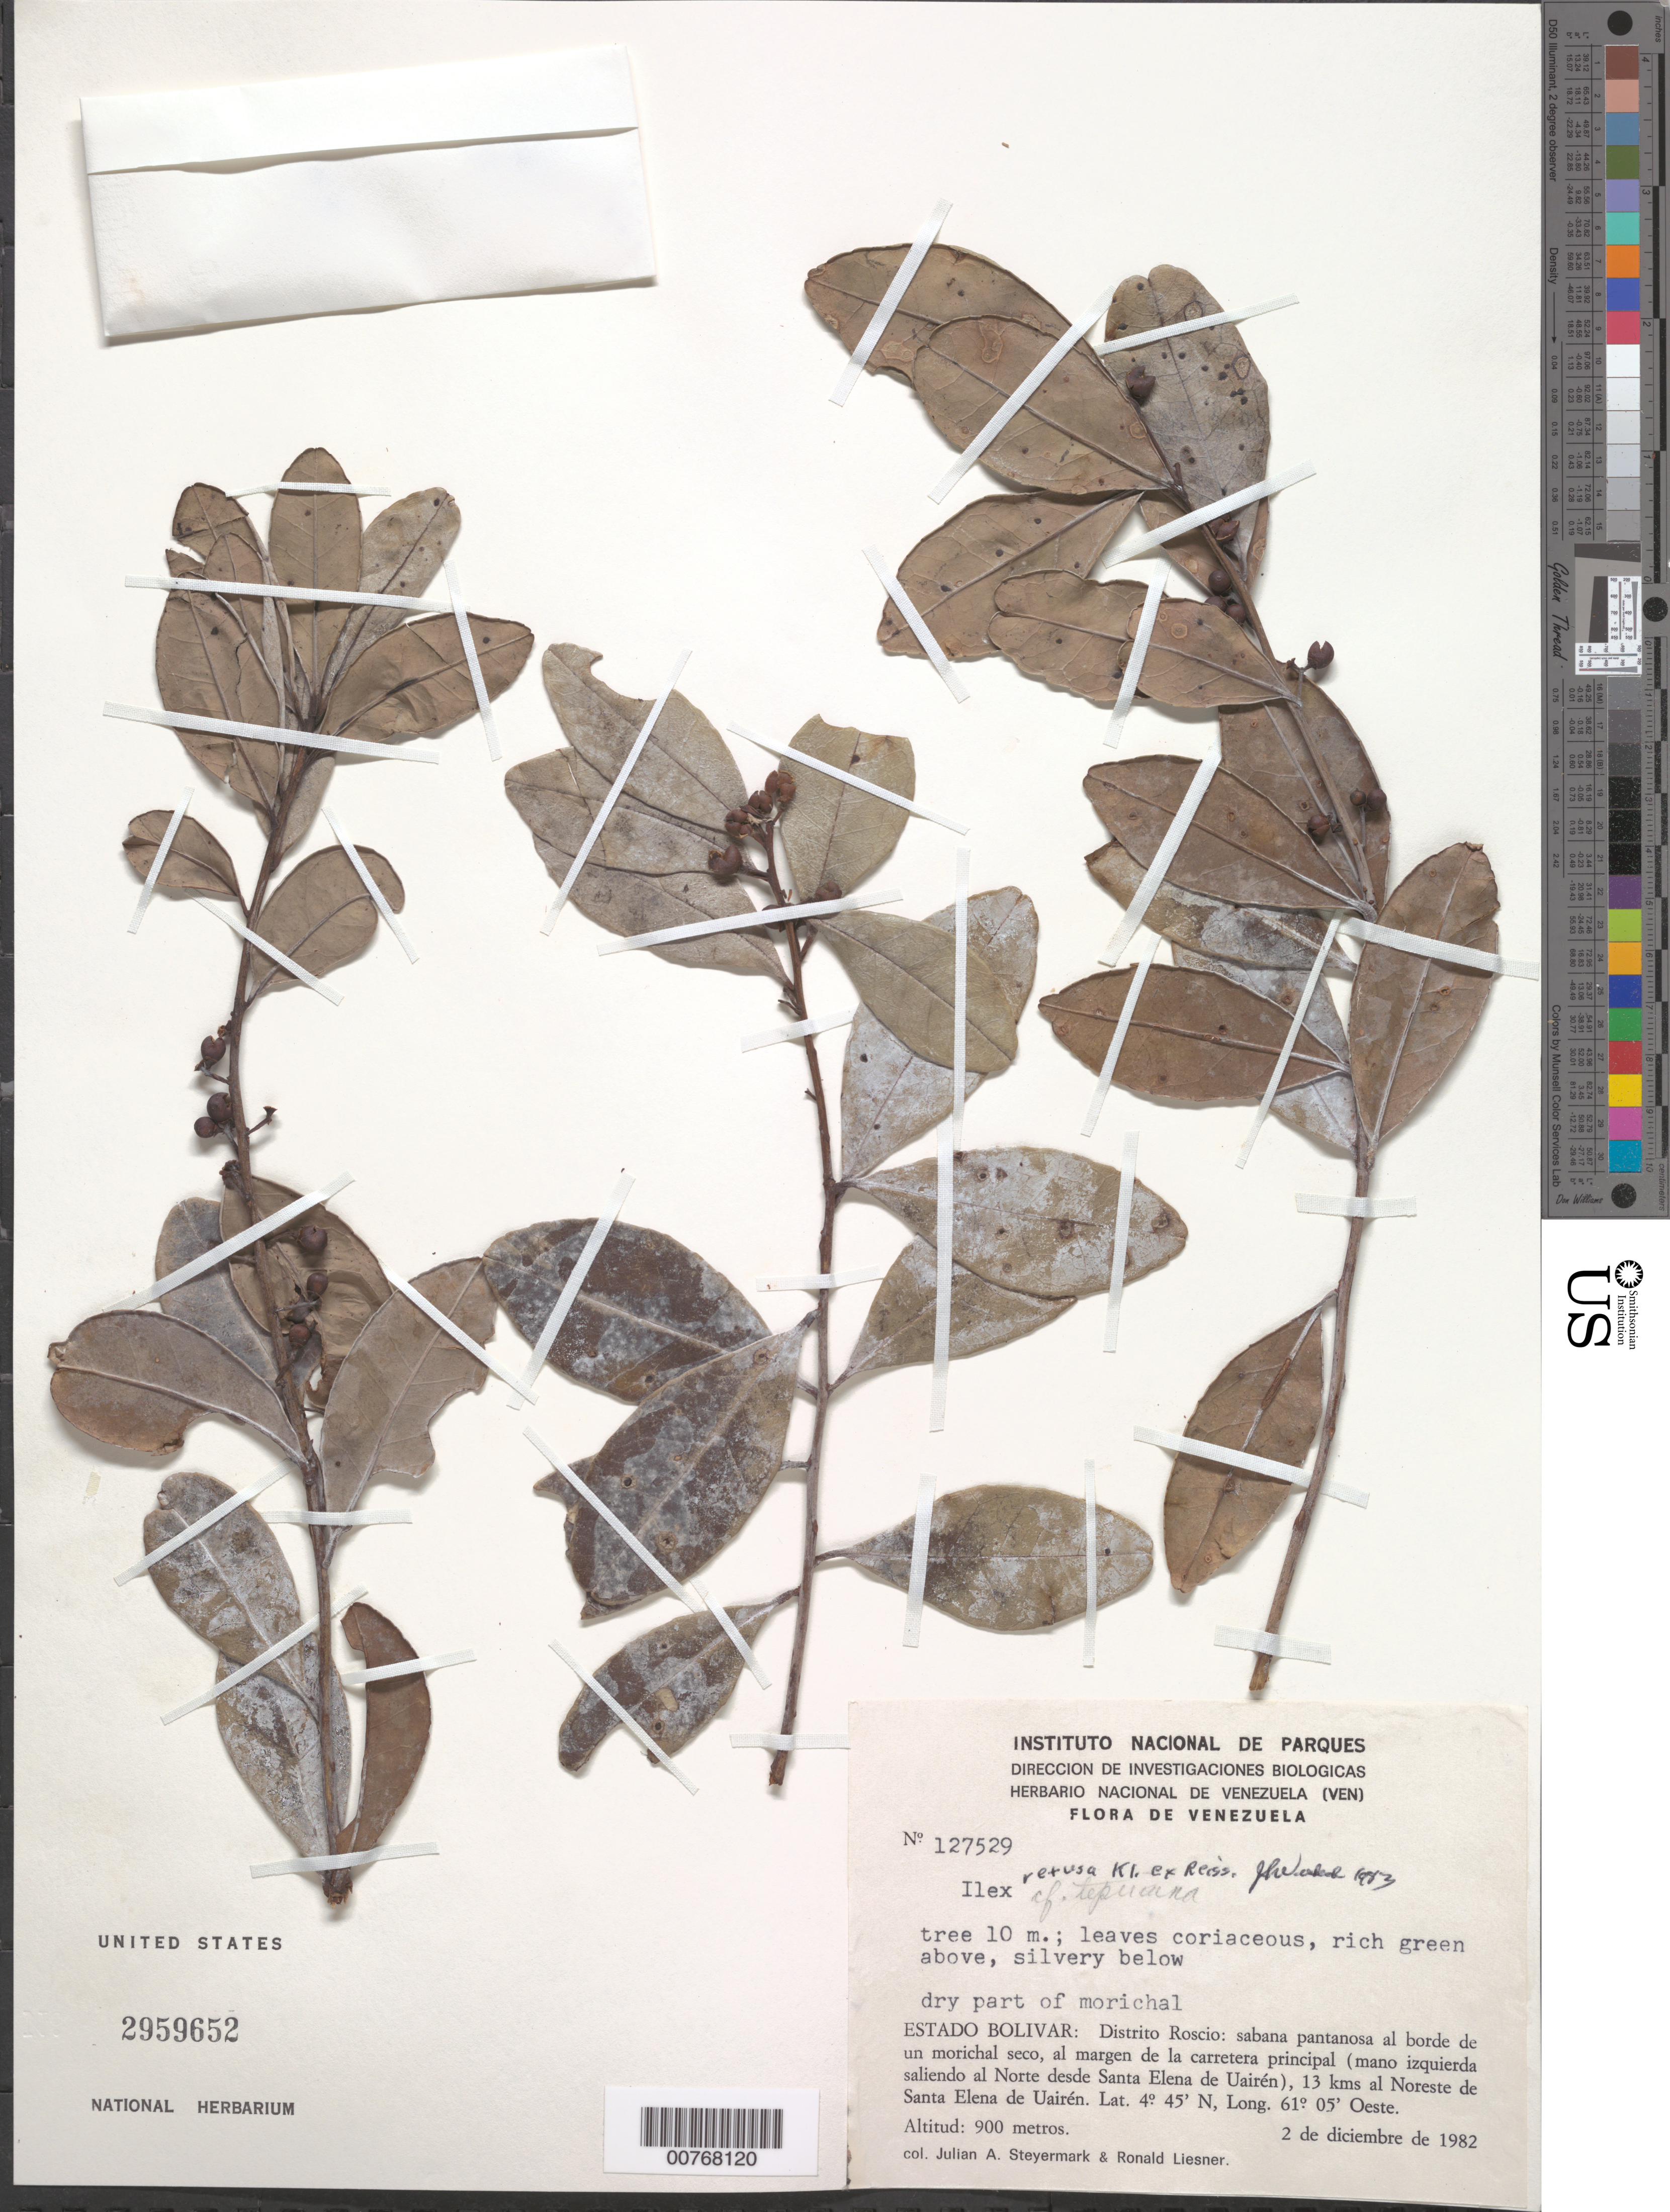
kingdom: Plantae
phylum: Tracheophyta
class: Magnoliopsida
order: Aquifoliales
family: Aquifoliaceae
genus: Ilex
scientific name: Ilex retusa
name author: Klotzsch ex Reissek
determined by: Wurdack, John J., (US), US (UNITED STATES)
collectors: J. Steyermark & R. L. Liesner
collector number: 127529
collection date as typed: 2-Dec-82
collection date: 1982-12-02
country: Venezuela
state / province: Bolívar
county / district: Roscio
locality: Santa Elena de Uairén, 13 km al NO; al margen de la carretera principal saliendo (mano izquierda saliendo al Norte de Santa Elena de Uairén)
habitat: Sabana pantanosa al borde de un morichal seco (marshy savanna bordering dry part of morichal- moriche (Mauritia) palm vegetation)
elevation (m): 900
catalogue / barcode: US 2959652